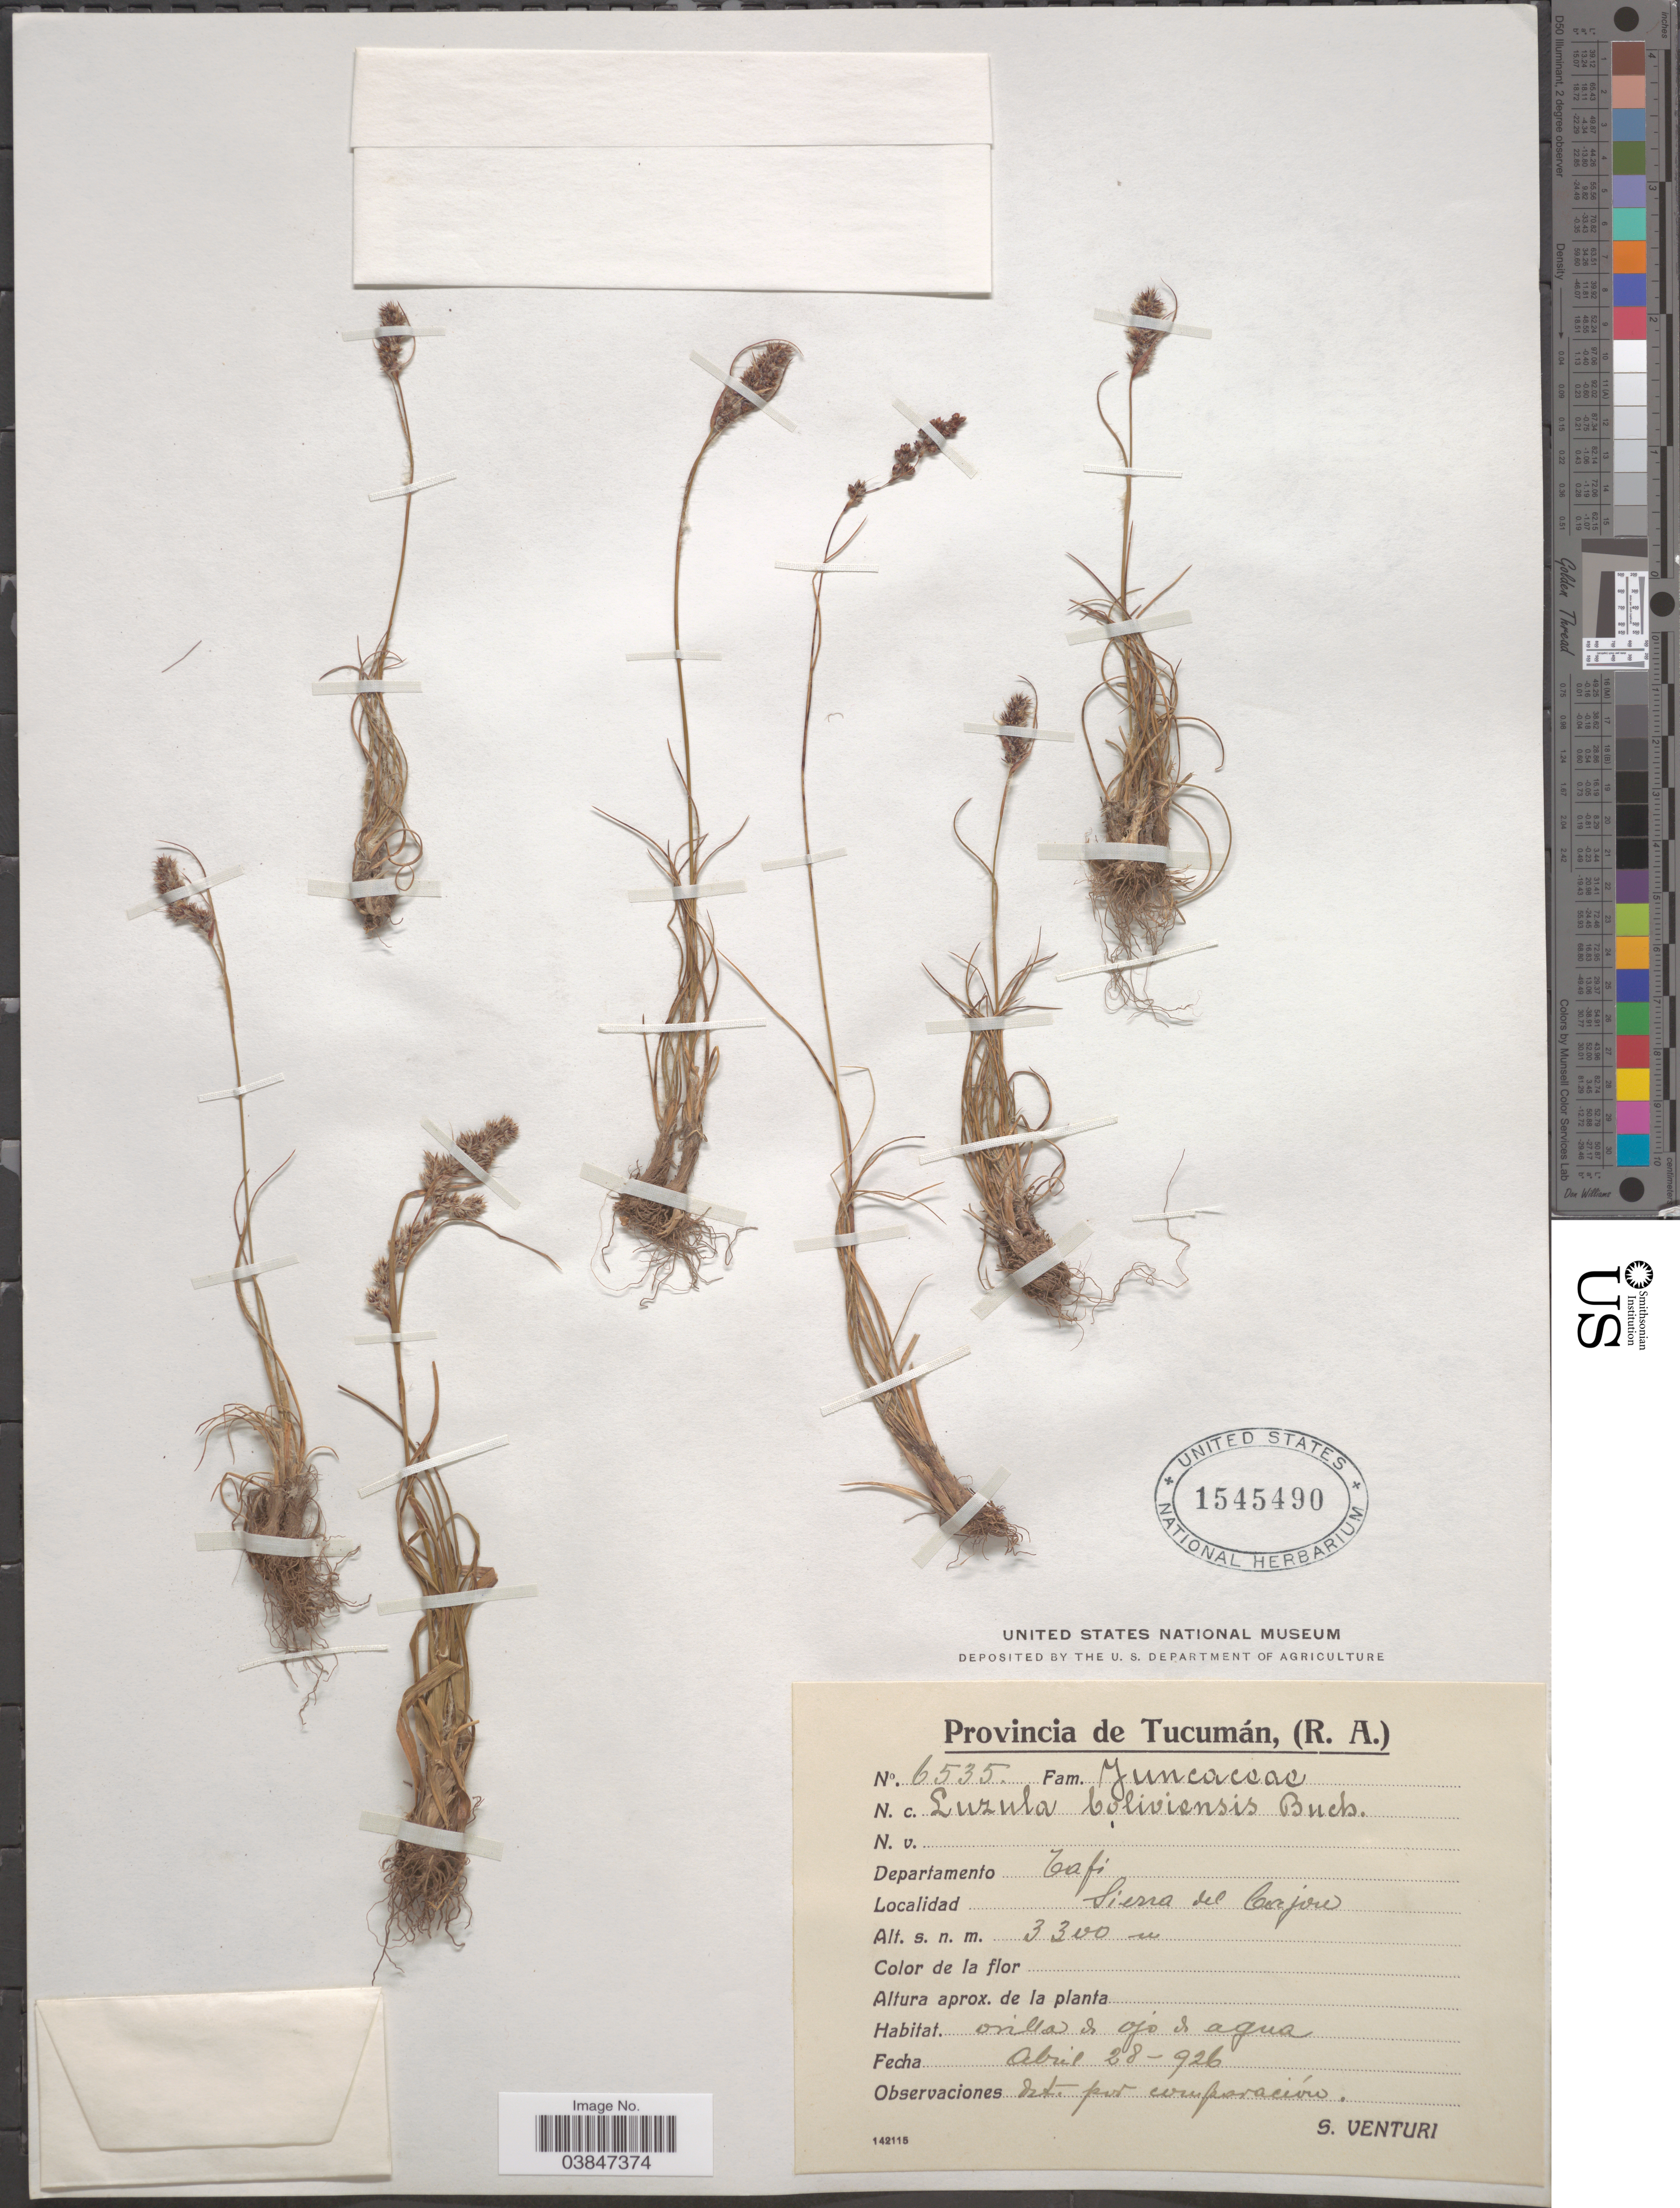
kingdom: Plantae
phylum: Tracheophyta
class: Liliopsida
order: Poales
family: Juncaceae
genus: Luzula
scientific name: Luzula boliviensis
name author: Buchenau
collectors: S. Venturi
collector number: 6535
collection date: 1926-04-28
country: Argentina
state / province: Tucuman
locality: Departamento Tafi. Sierra del Cajon.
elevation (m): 3300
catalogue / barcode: US 1545490